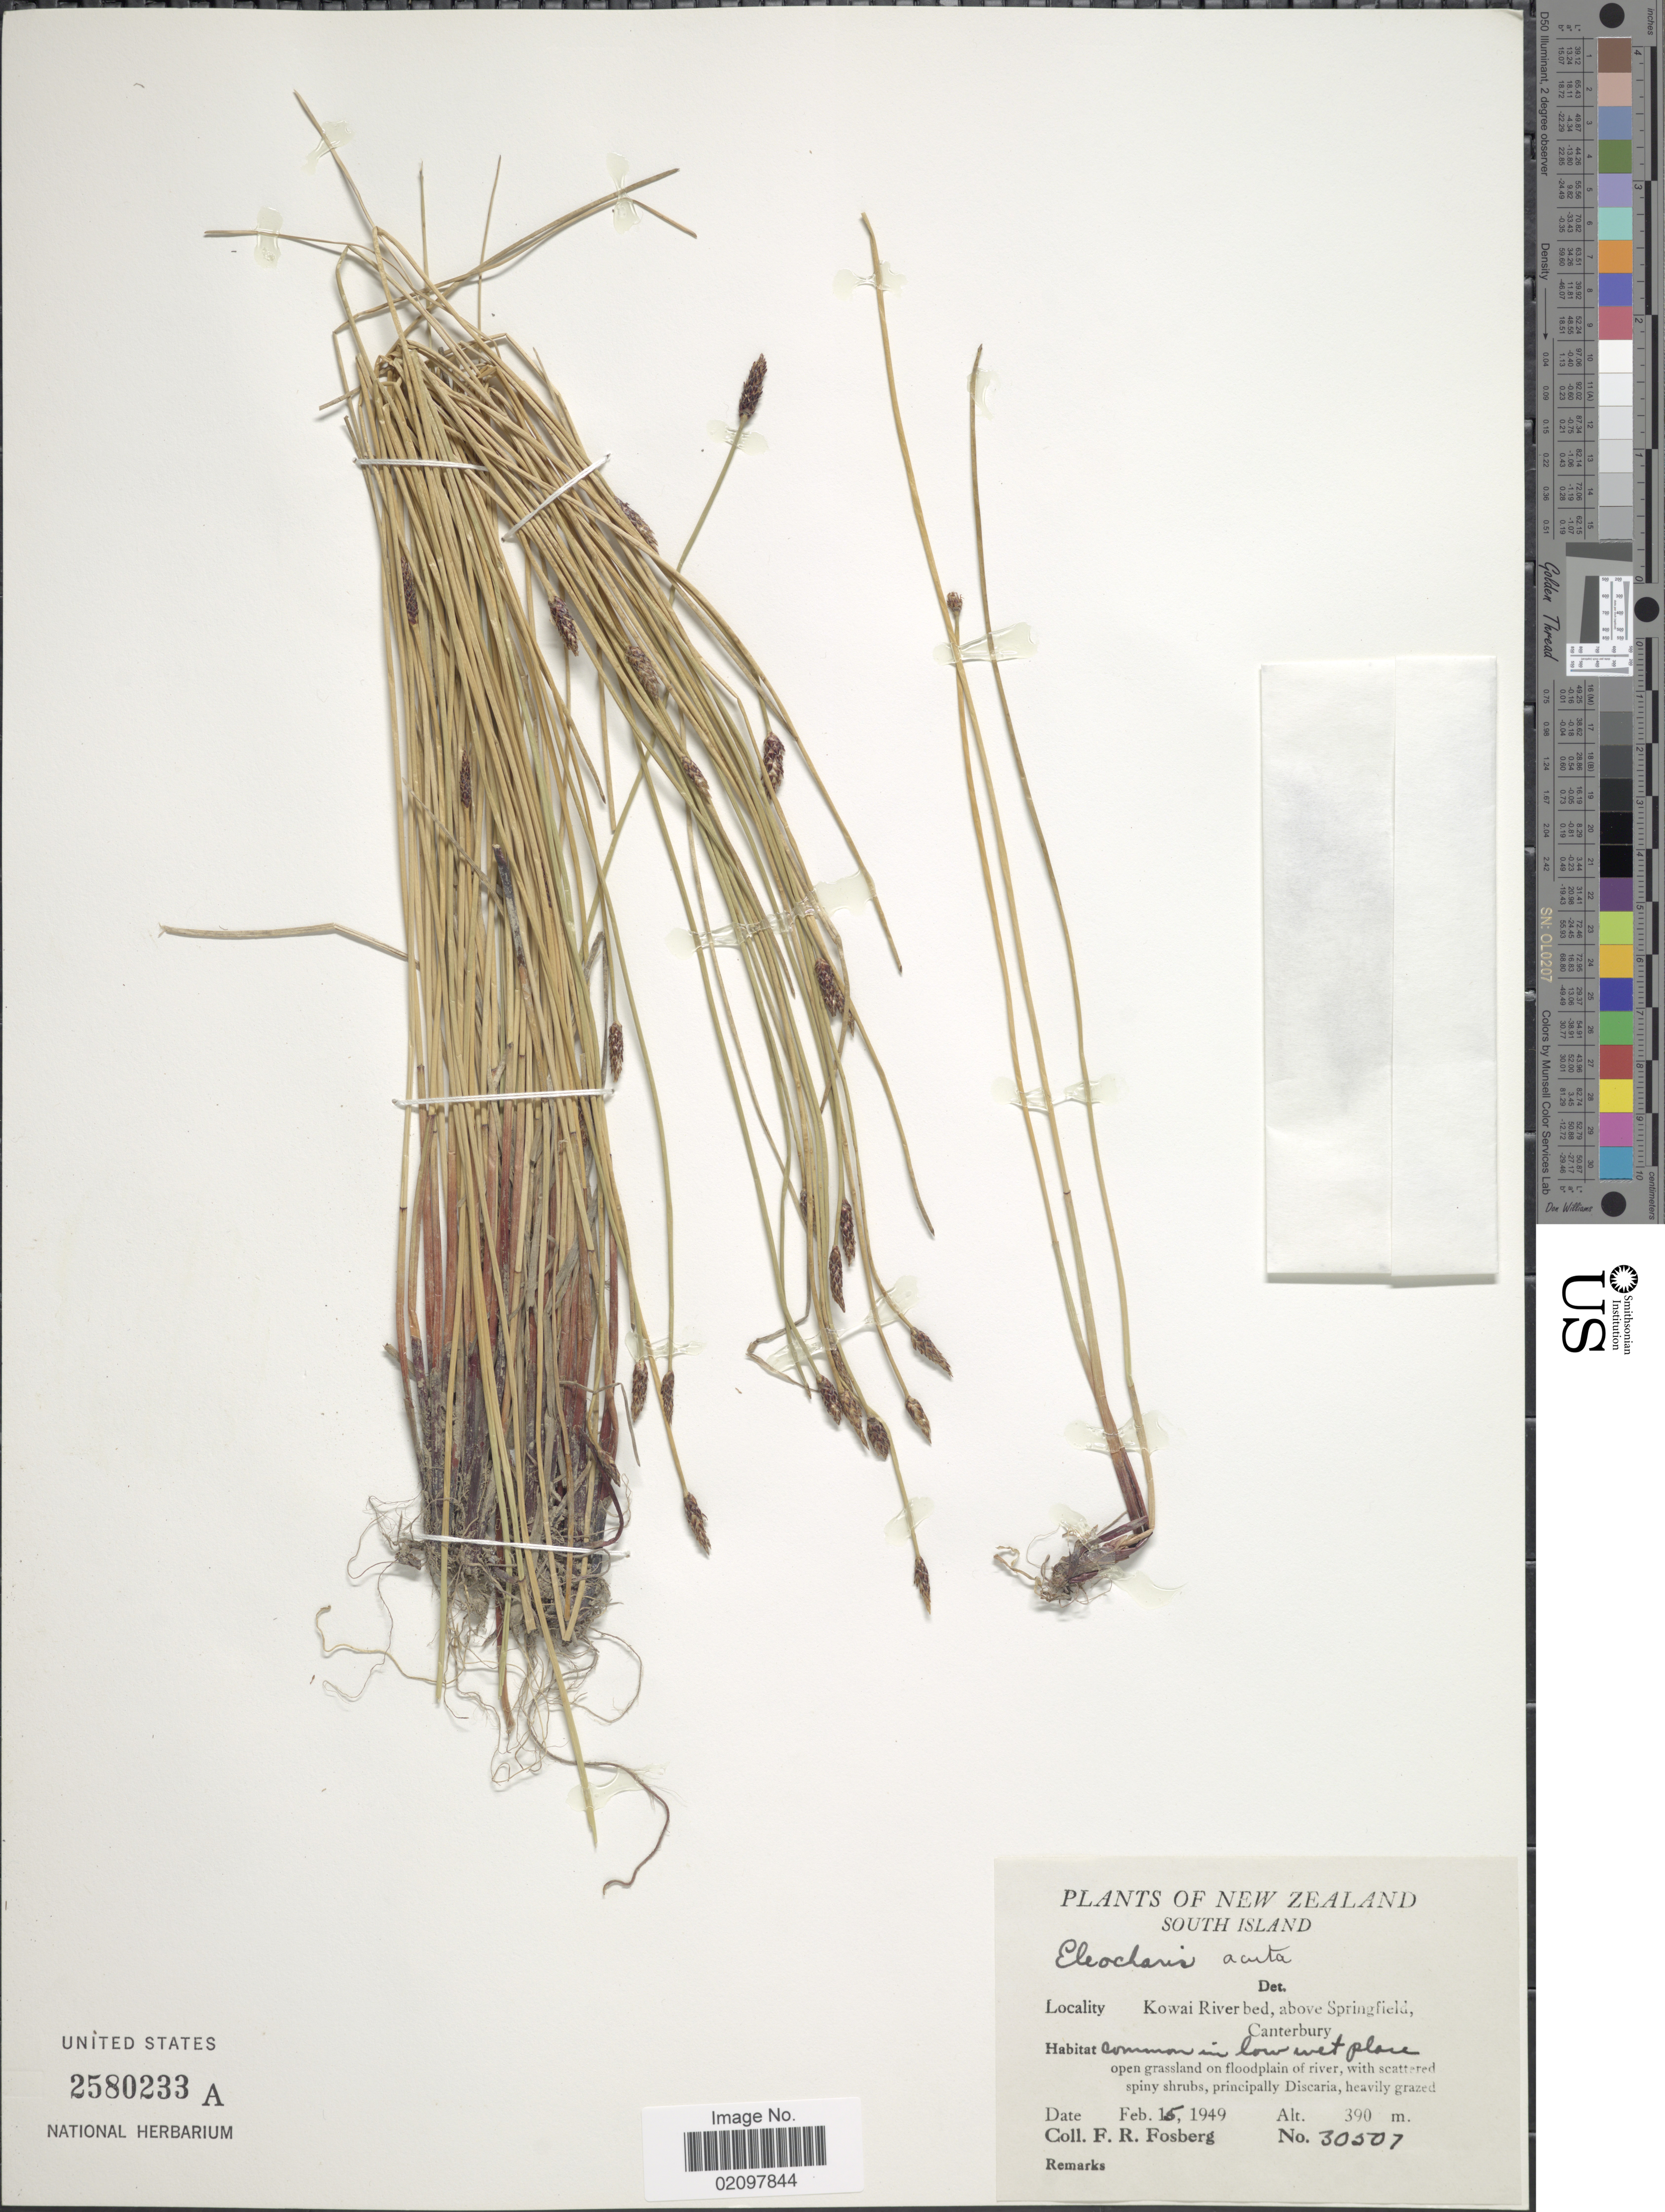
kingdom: Plantae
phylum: Tracheophyta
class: Liliopsida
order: Poales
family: Cyperaceae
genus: Eleocharis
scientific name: Eleocharis acuta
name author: R. Br.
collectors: F. R. Fosberg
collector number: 30507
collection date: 1949-02-15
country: New Zealand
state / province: Canterbury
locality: South Island. Kowai Riverbed, above Springfield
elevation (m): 390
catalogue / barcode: US 2580233A